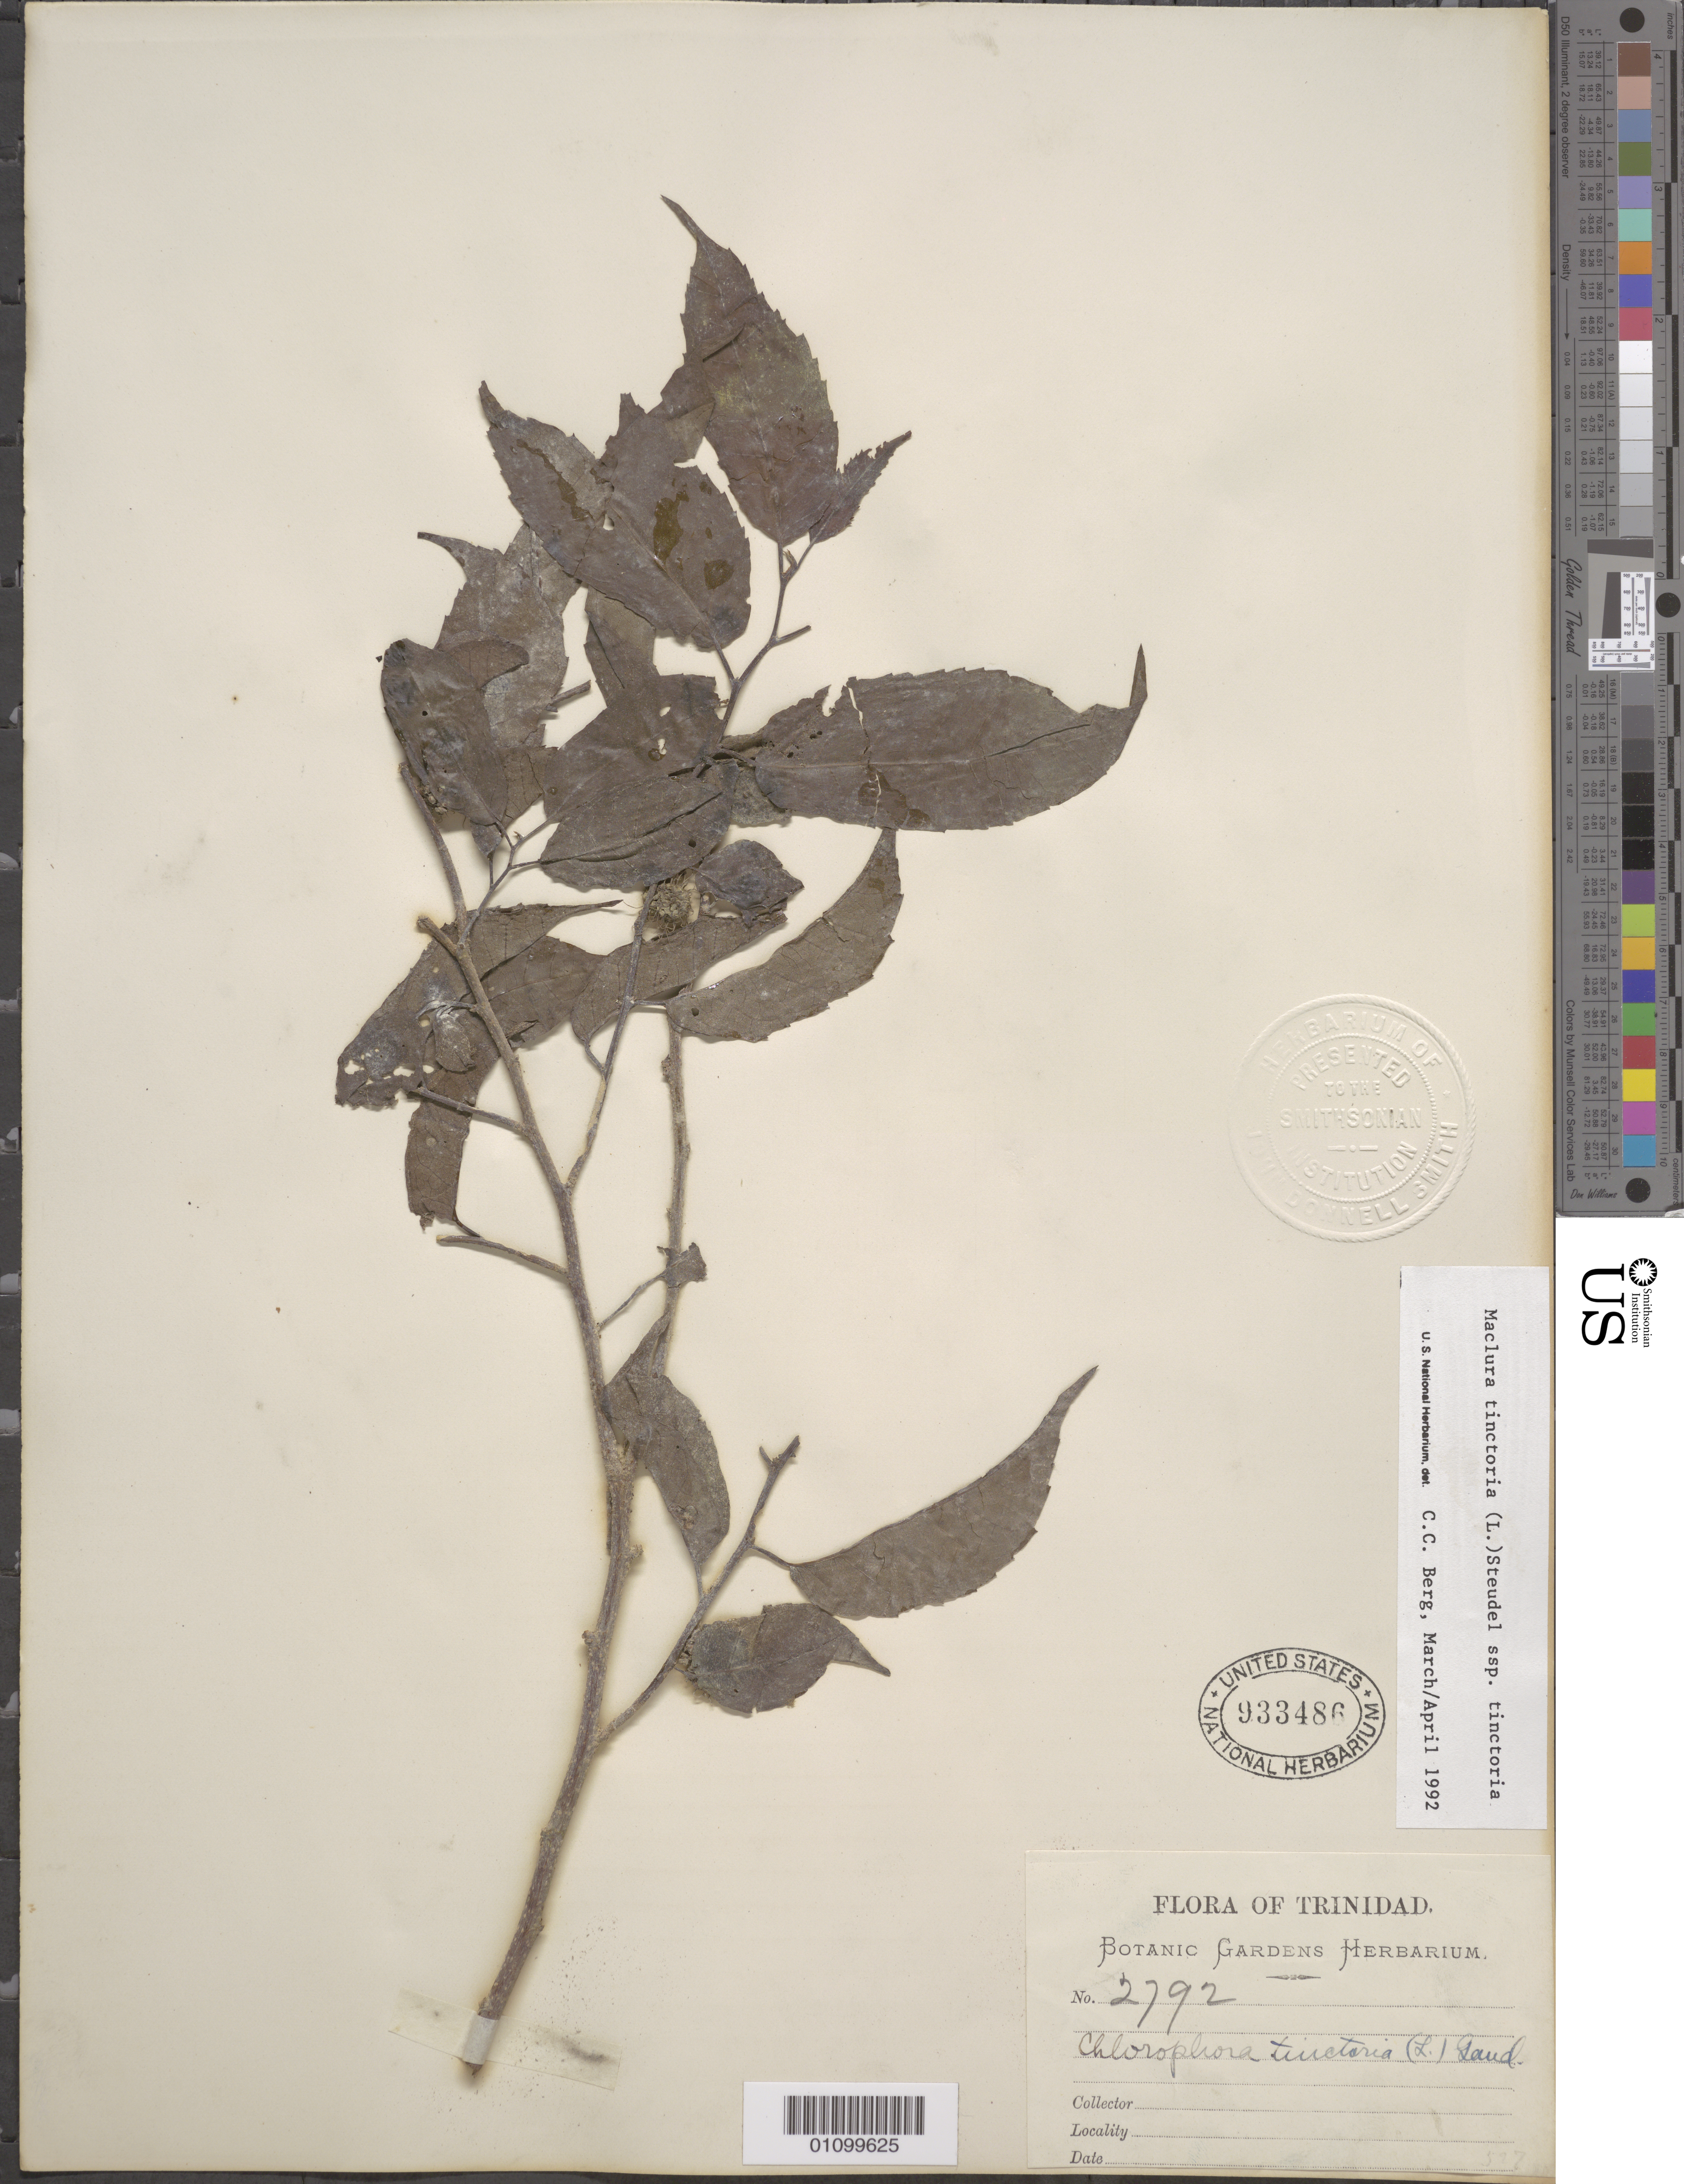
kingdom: Plantae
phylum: Tracheophyta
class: Magnoliopsida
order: Rosales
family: Moraceae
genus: Maclura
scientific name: Maclura tinctoria subsp. tinctoria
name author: (L.) D. Don ex Steud.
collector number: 2792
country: Trinidad and Tobago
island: Trinidad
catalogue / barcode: US 933486